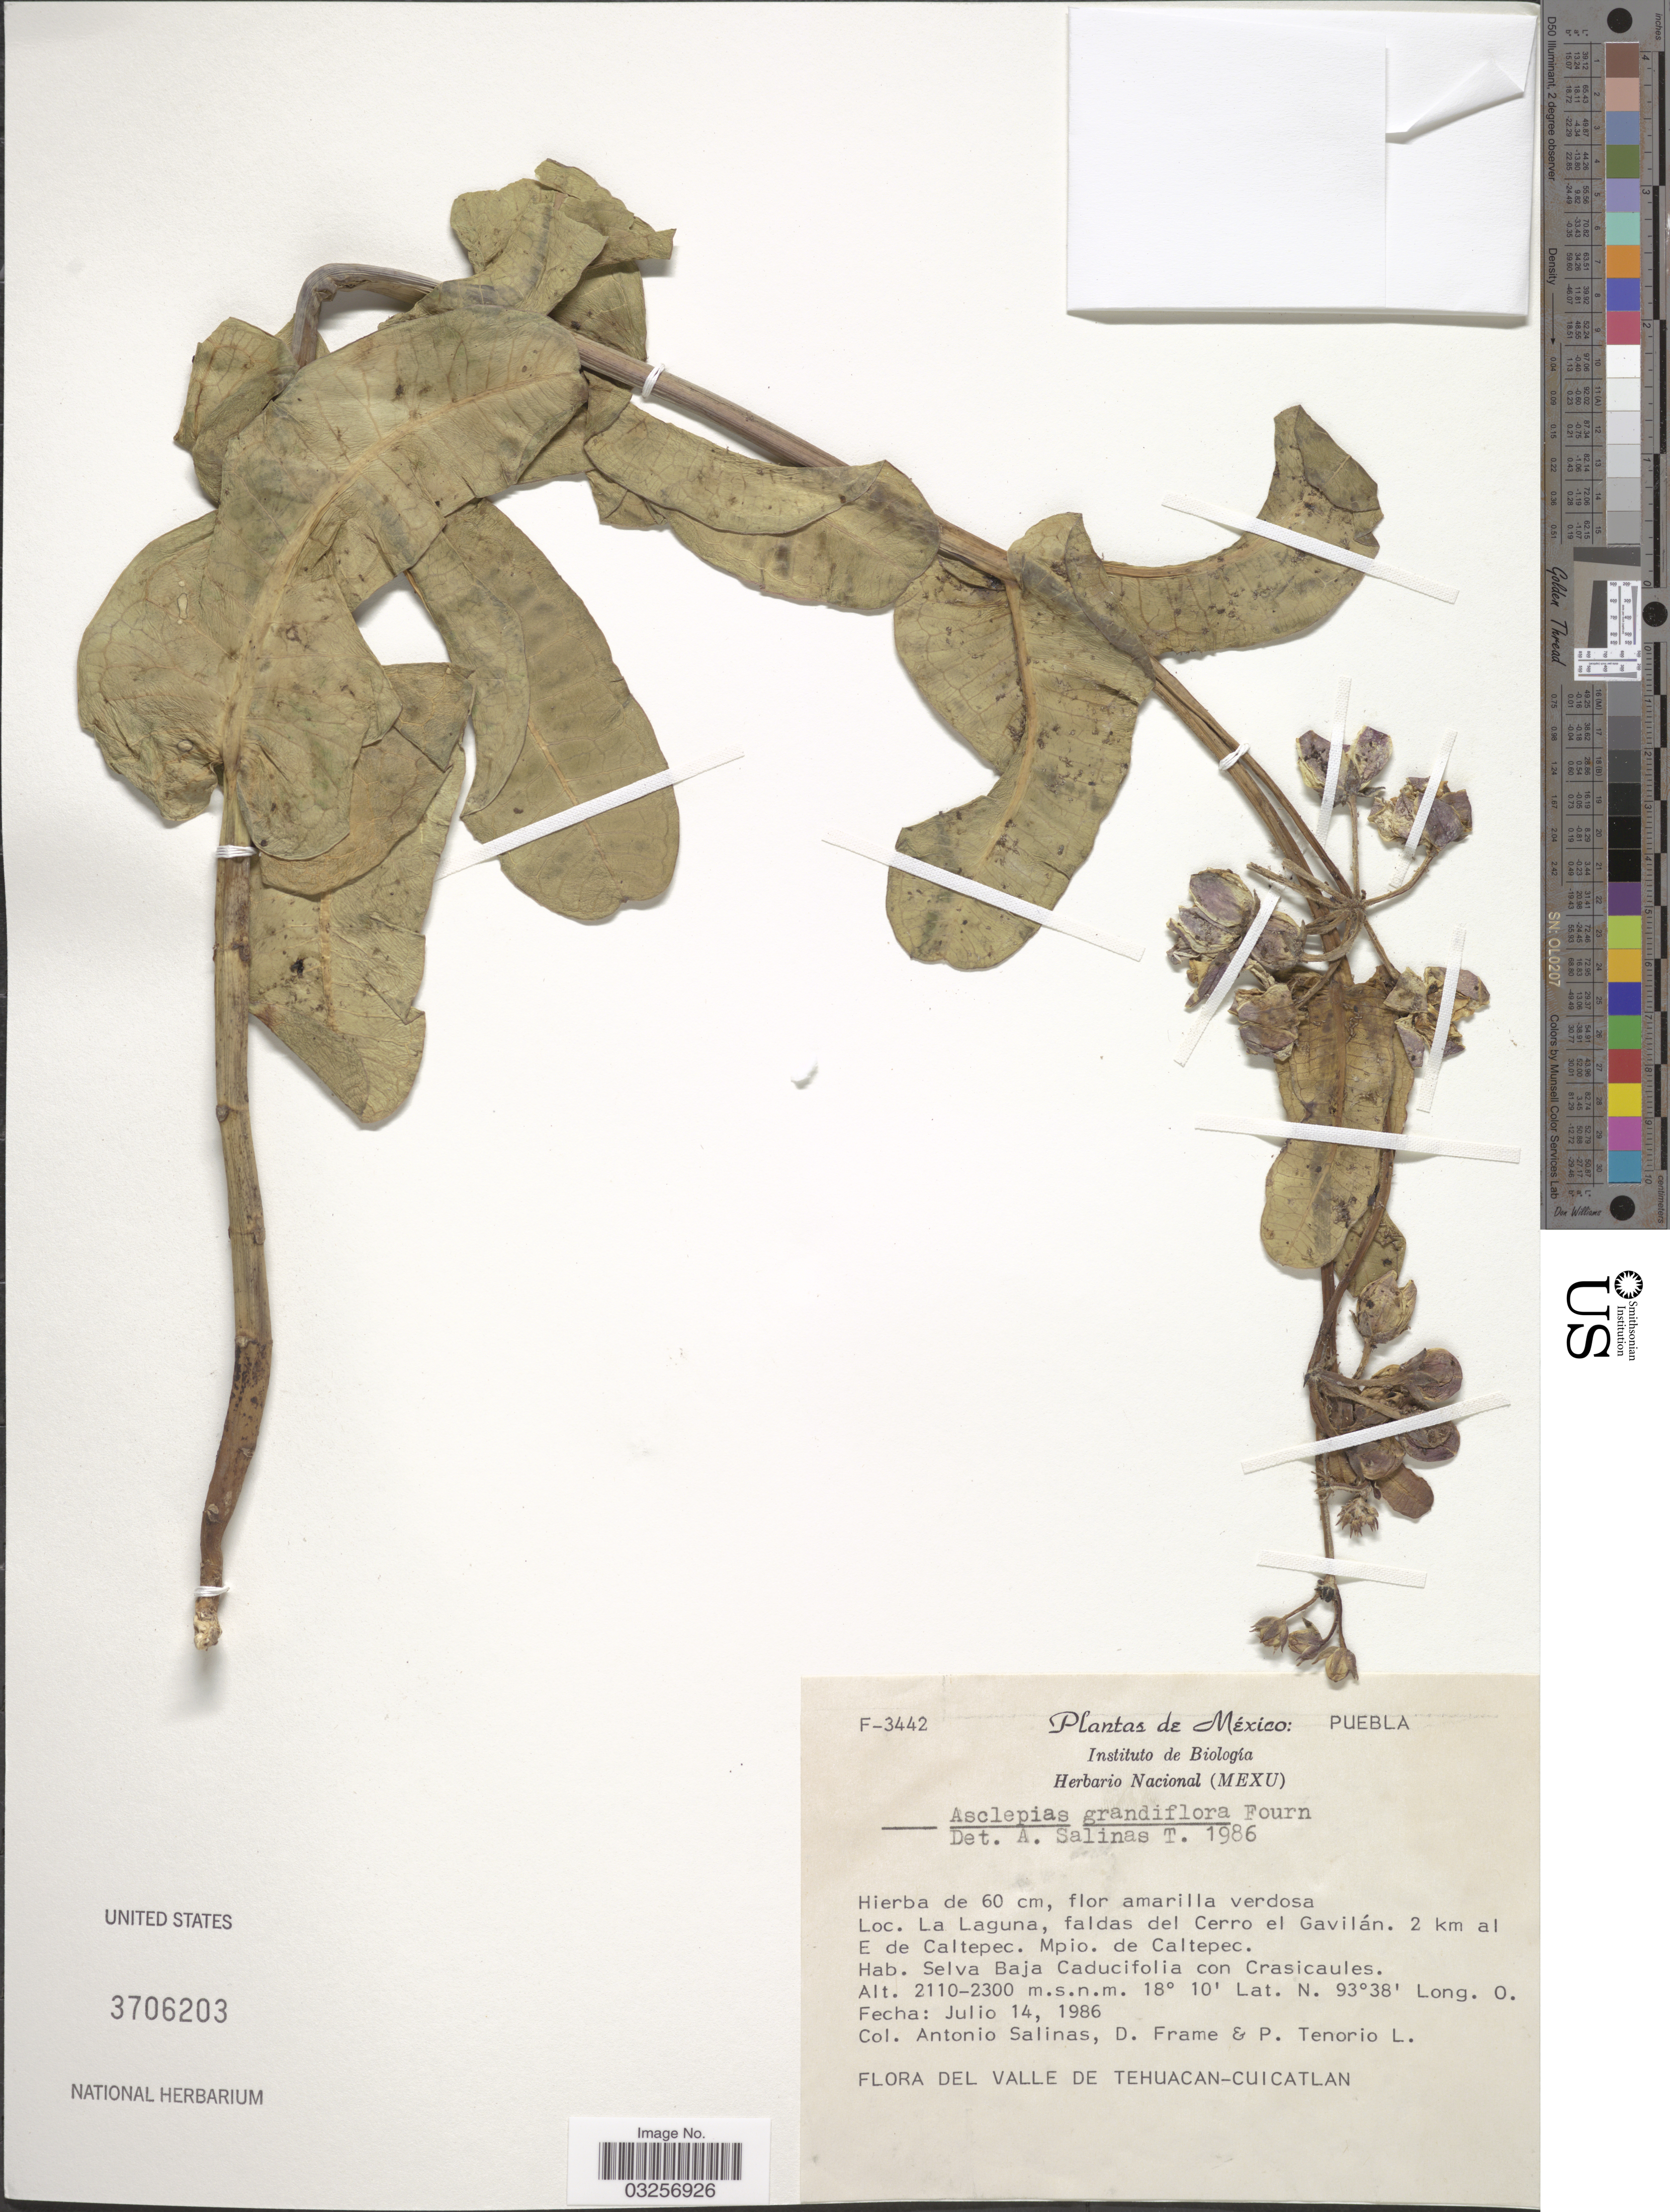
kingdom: Plantae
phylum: Tracheophyta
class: Magnoliopsida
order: Gentianales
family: Apocynaceae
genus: Asclepias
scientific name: Asclepias grandiflora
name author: L. f.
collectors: A. Salinas, D. Frame & P. Tenorio L.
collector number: F-3442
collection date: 1986-07-14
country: Mexico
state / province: Puebla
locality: La Laguna, faldas del Cerro el Gavilán. 2 km al E de Caltepec. Mpio. de Caltepec. Selva Baja Caducifolia con Crasicaules. Valle del Tehuacan-Cuicatlan.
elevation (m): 2110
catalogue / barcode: US 3706203